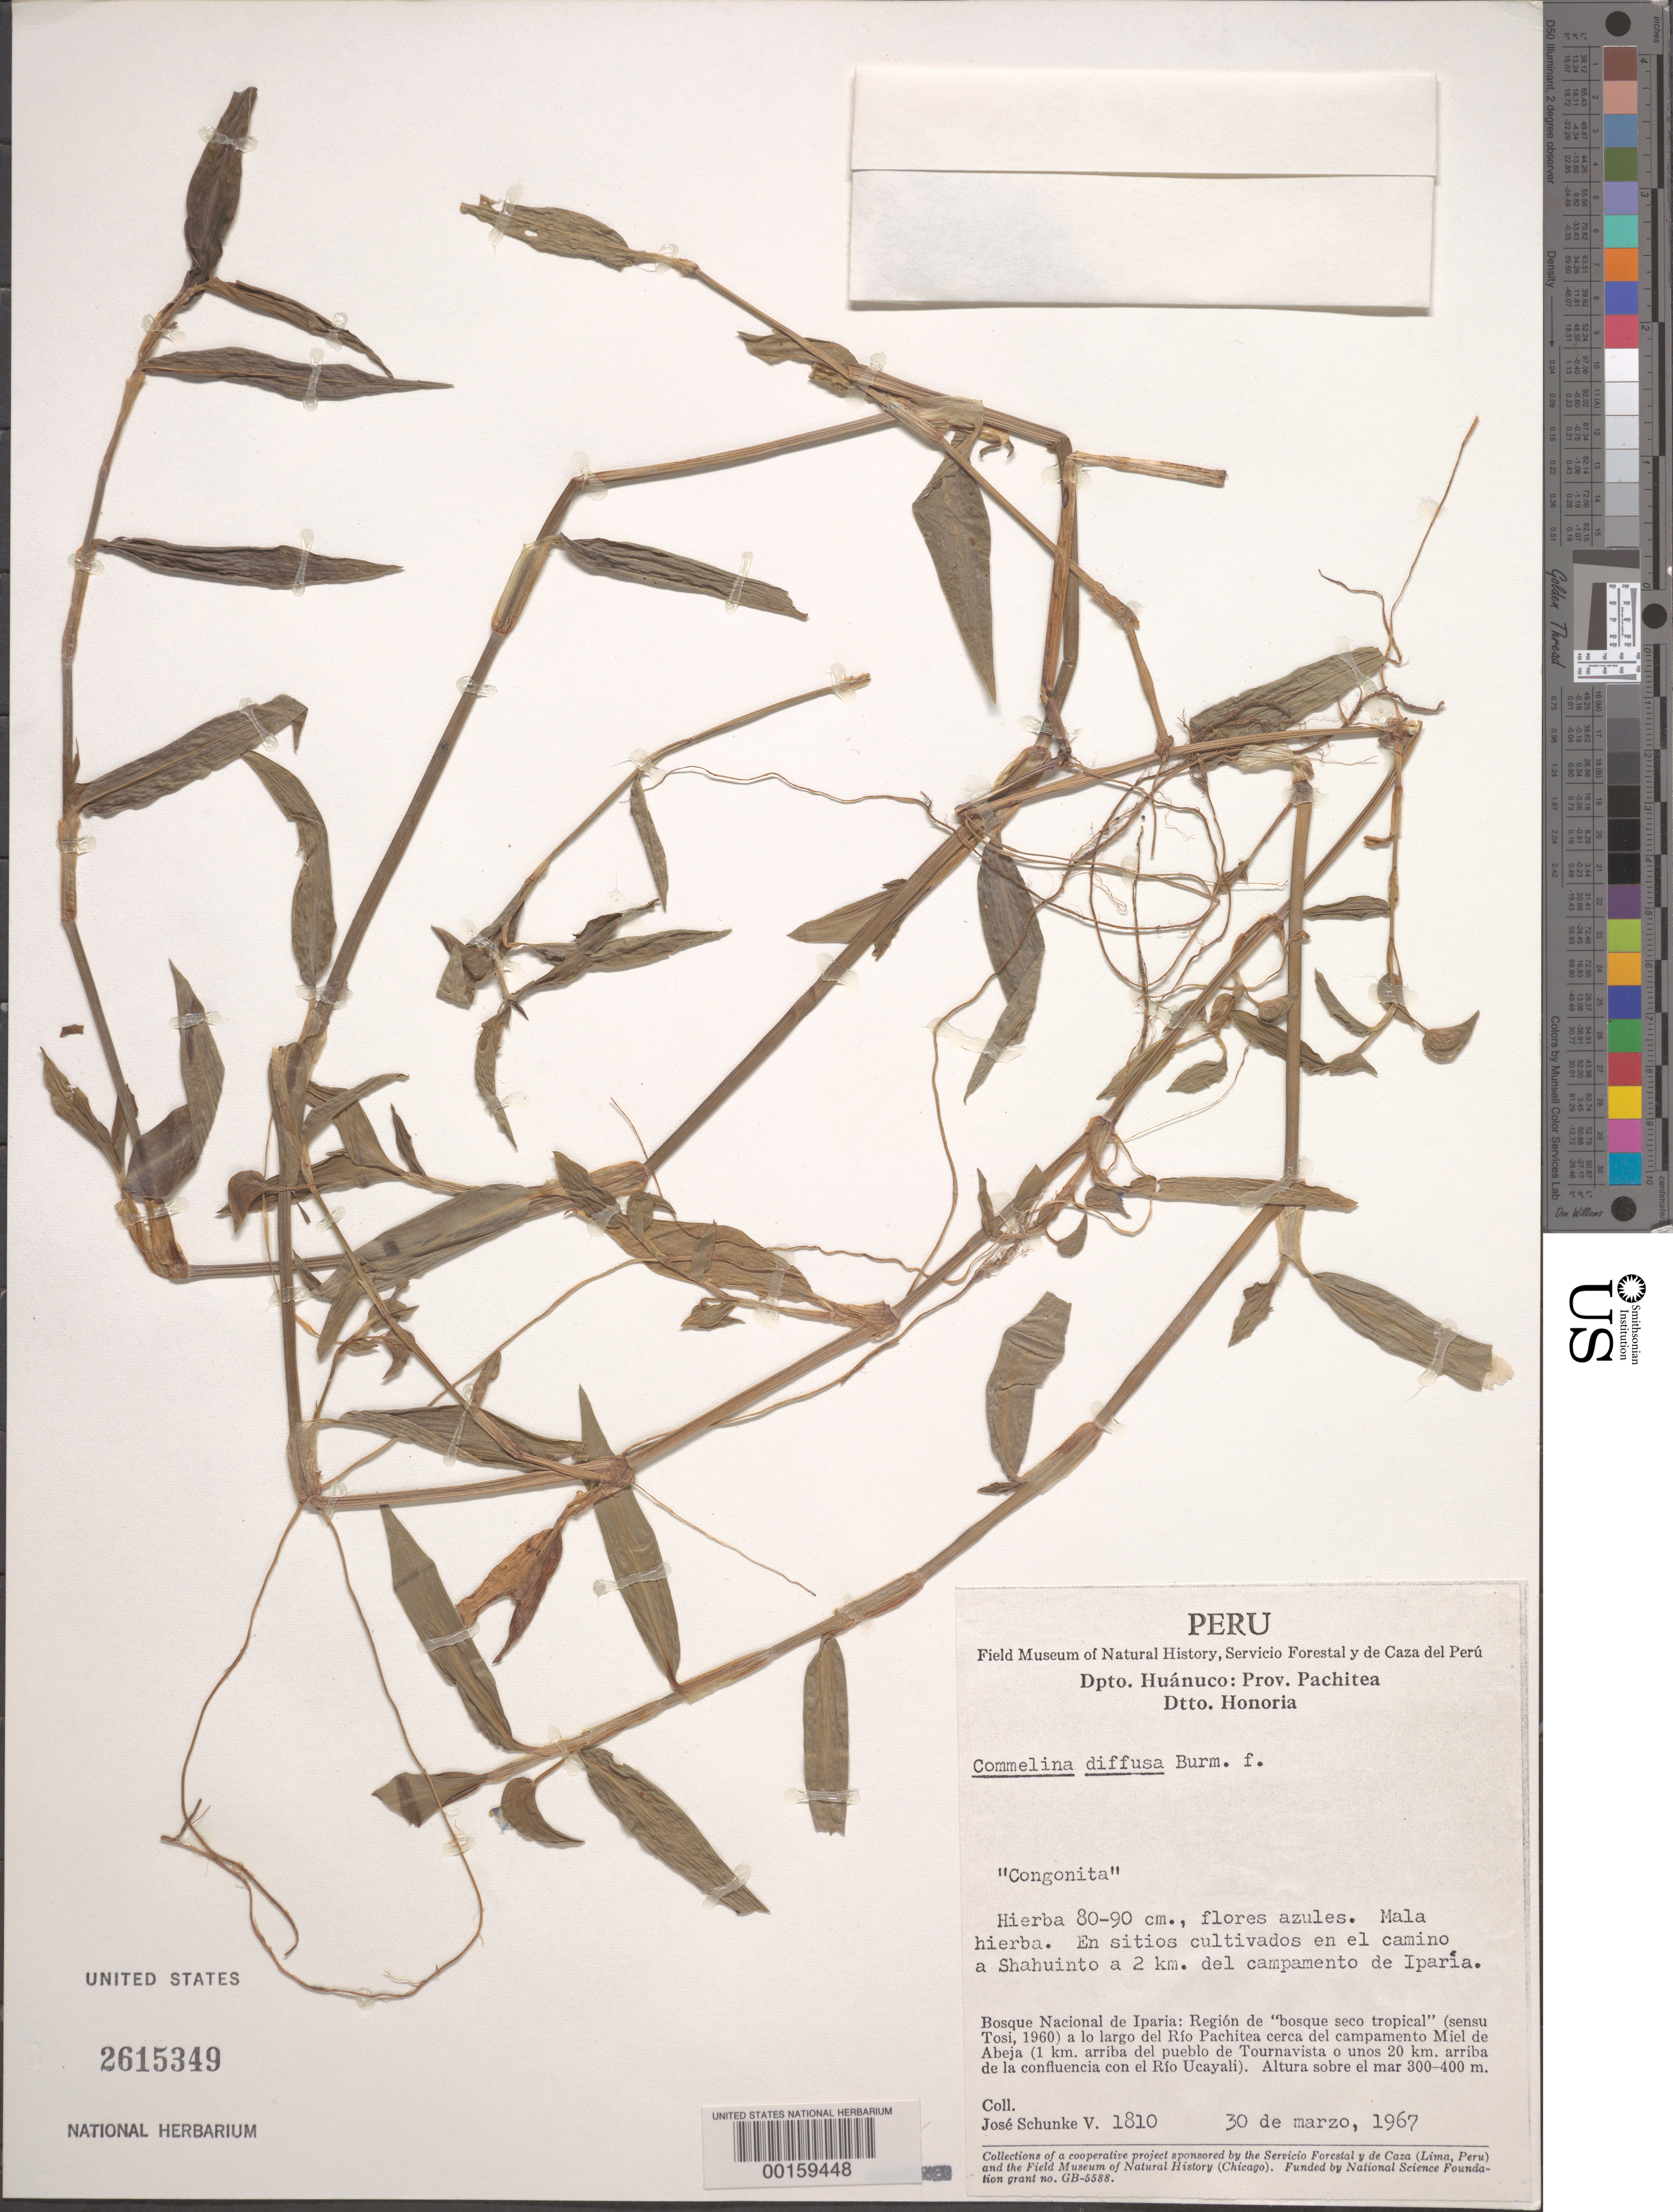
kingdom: Plantae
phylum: Tracheophyta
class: Liliopsida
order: Commelinales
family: Commelinaceae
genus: Commelina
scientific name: Commelina diffusa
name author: Burm. f.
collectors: J. Schunke Vigo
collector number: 1810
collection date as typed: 30 Mar 1967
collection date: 1967-03-30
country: Peru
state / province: Huánuco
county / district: Pachitea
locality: Honoria; shahuinto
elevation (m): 300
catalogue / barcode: US 2615349